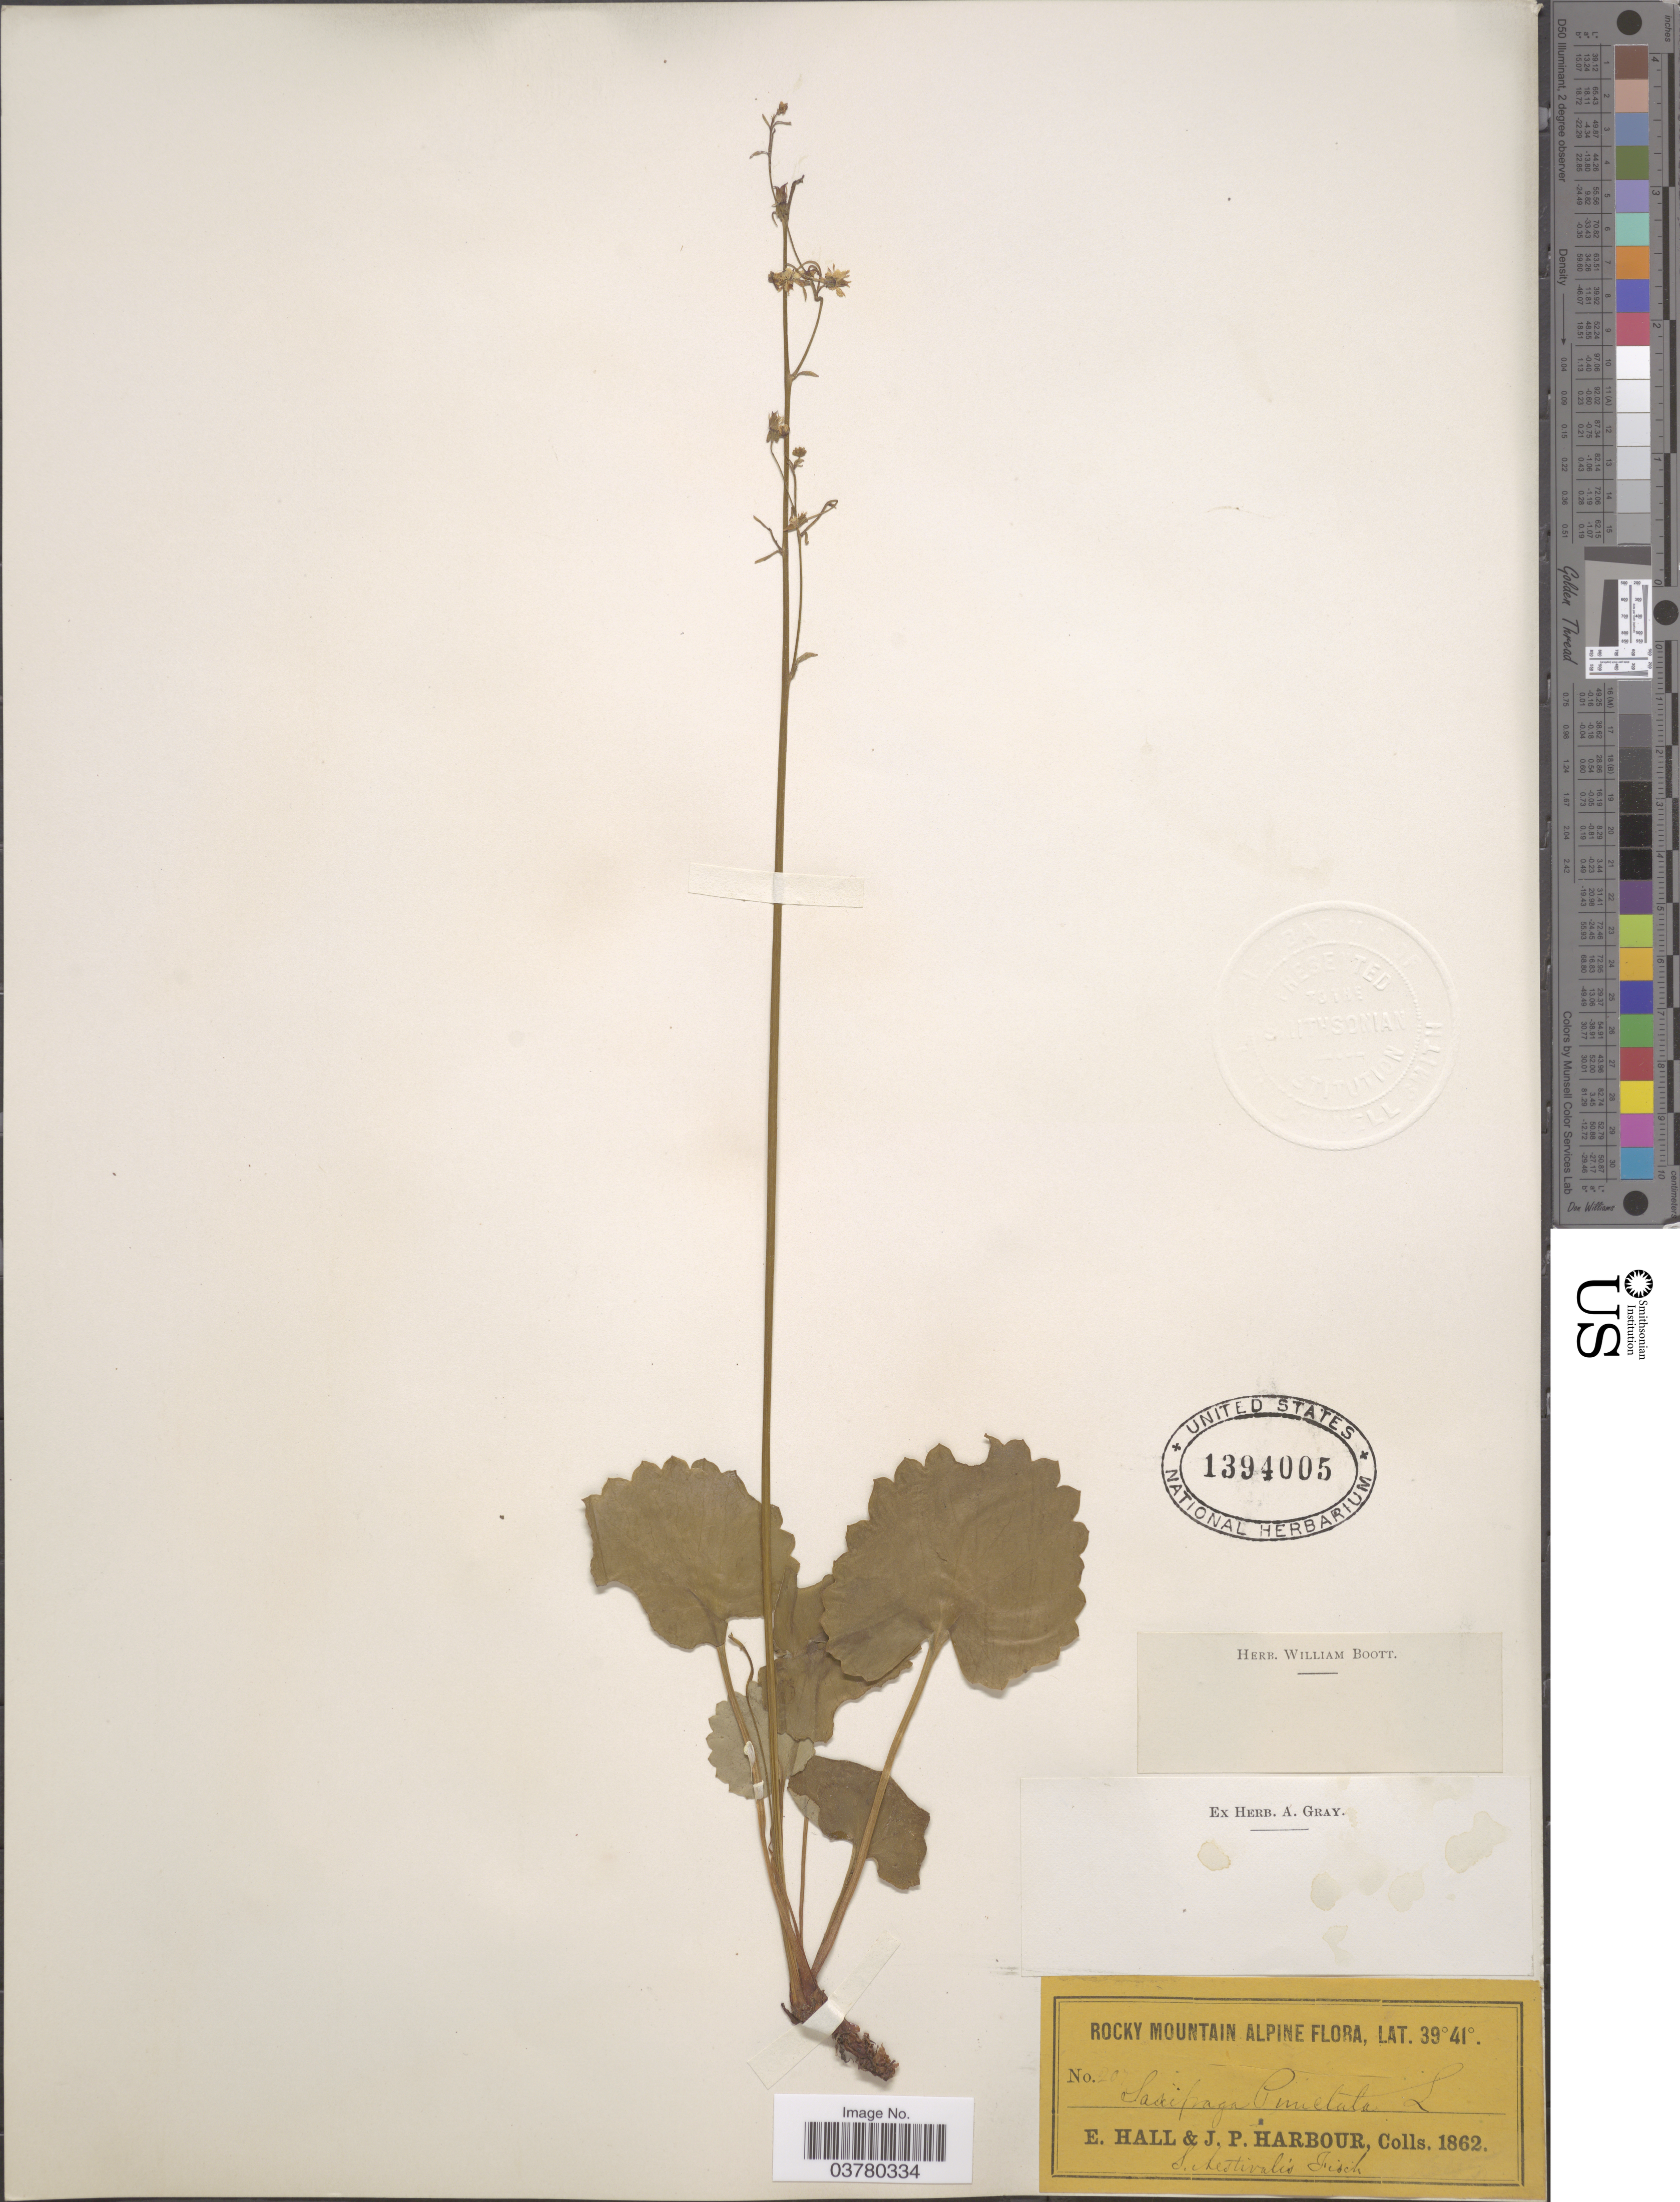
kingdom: Plantae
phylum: Tracheophyta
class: Magnoliopsida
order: Saxifragales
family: Saxifragaceae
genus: Micranthes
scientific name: Micranthes odontoloma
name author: (Piper) A. Heller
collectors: E. Hall & J. Harbour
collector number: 207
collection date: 1862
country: United States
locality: Rocky Mountain Alpine.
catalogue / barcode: US 1394005